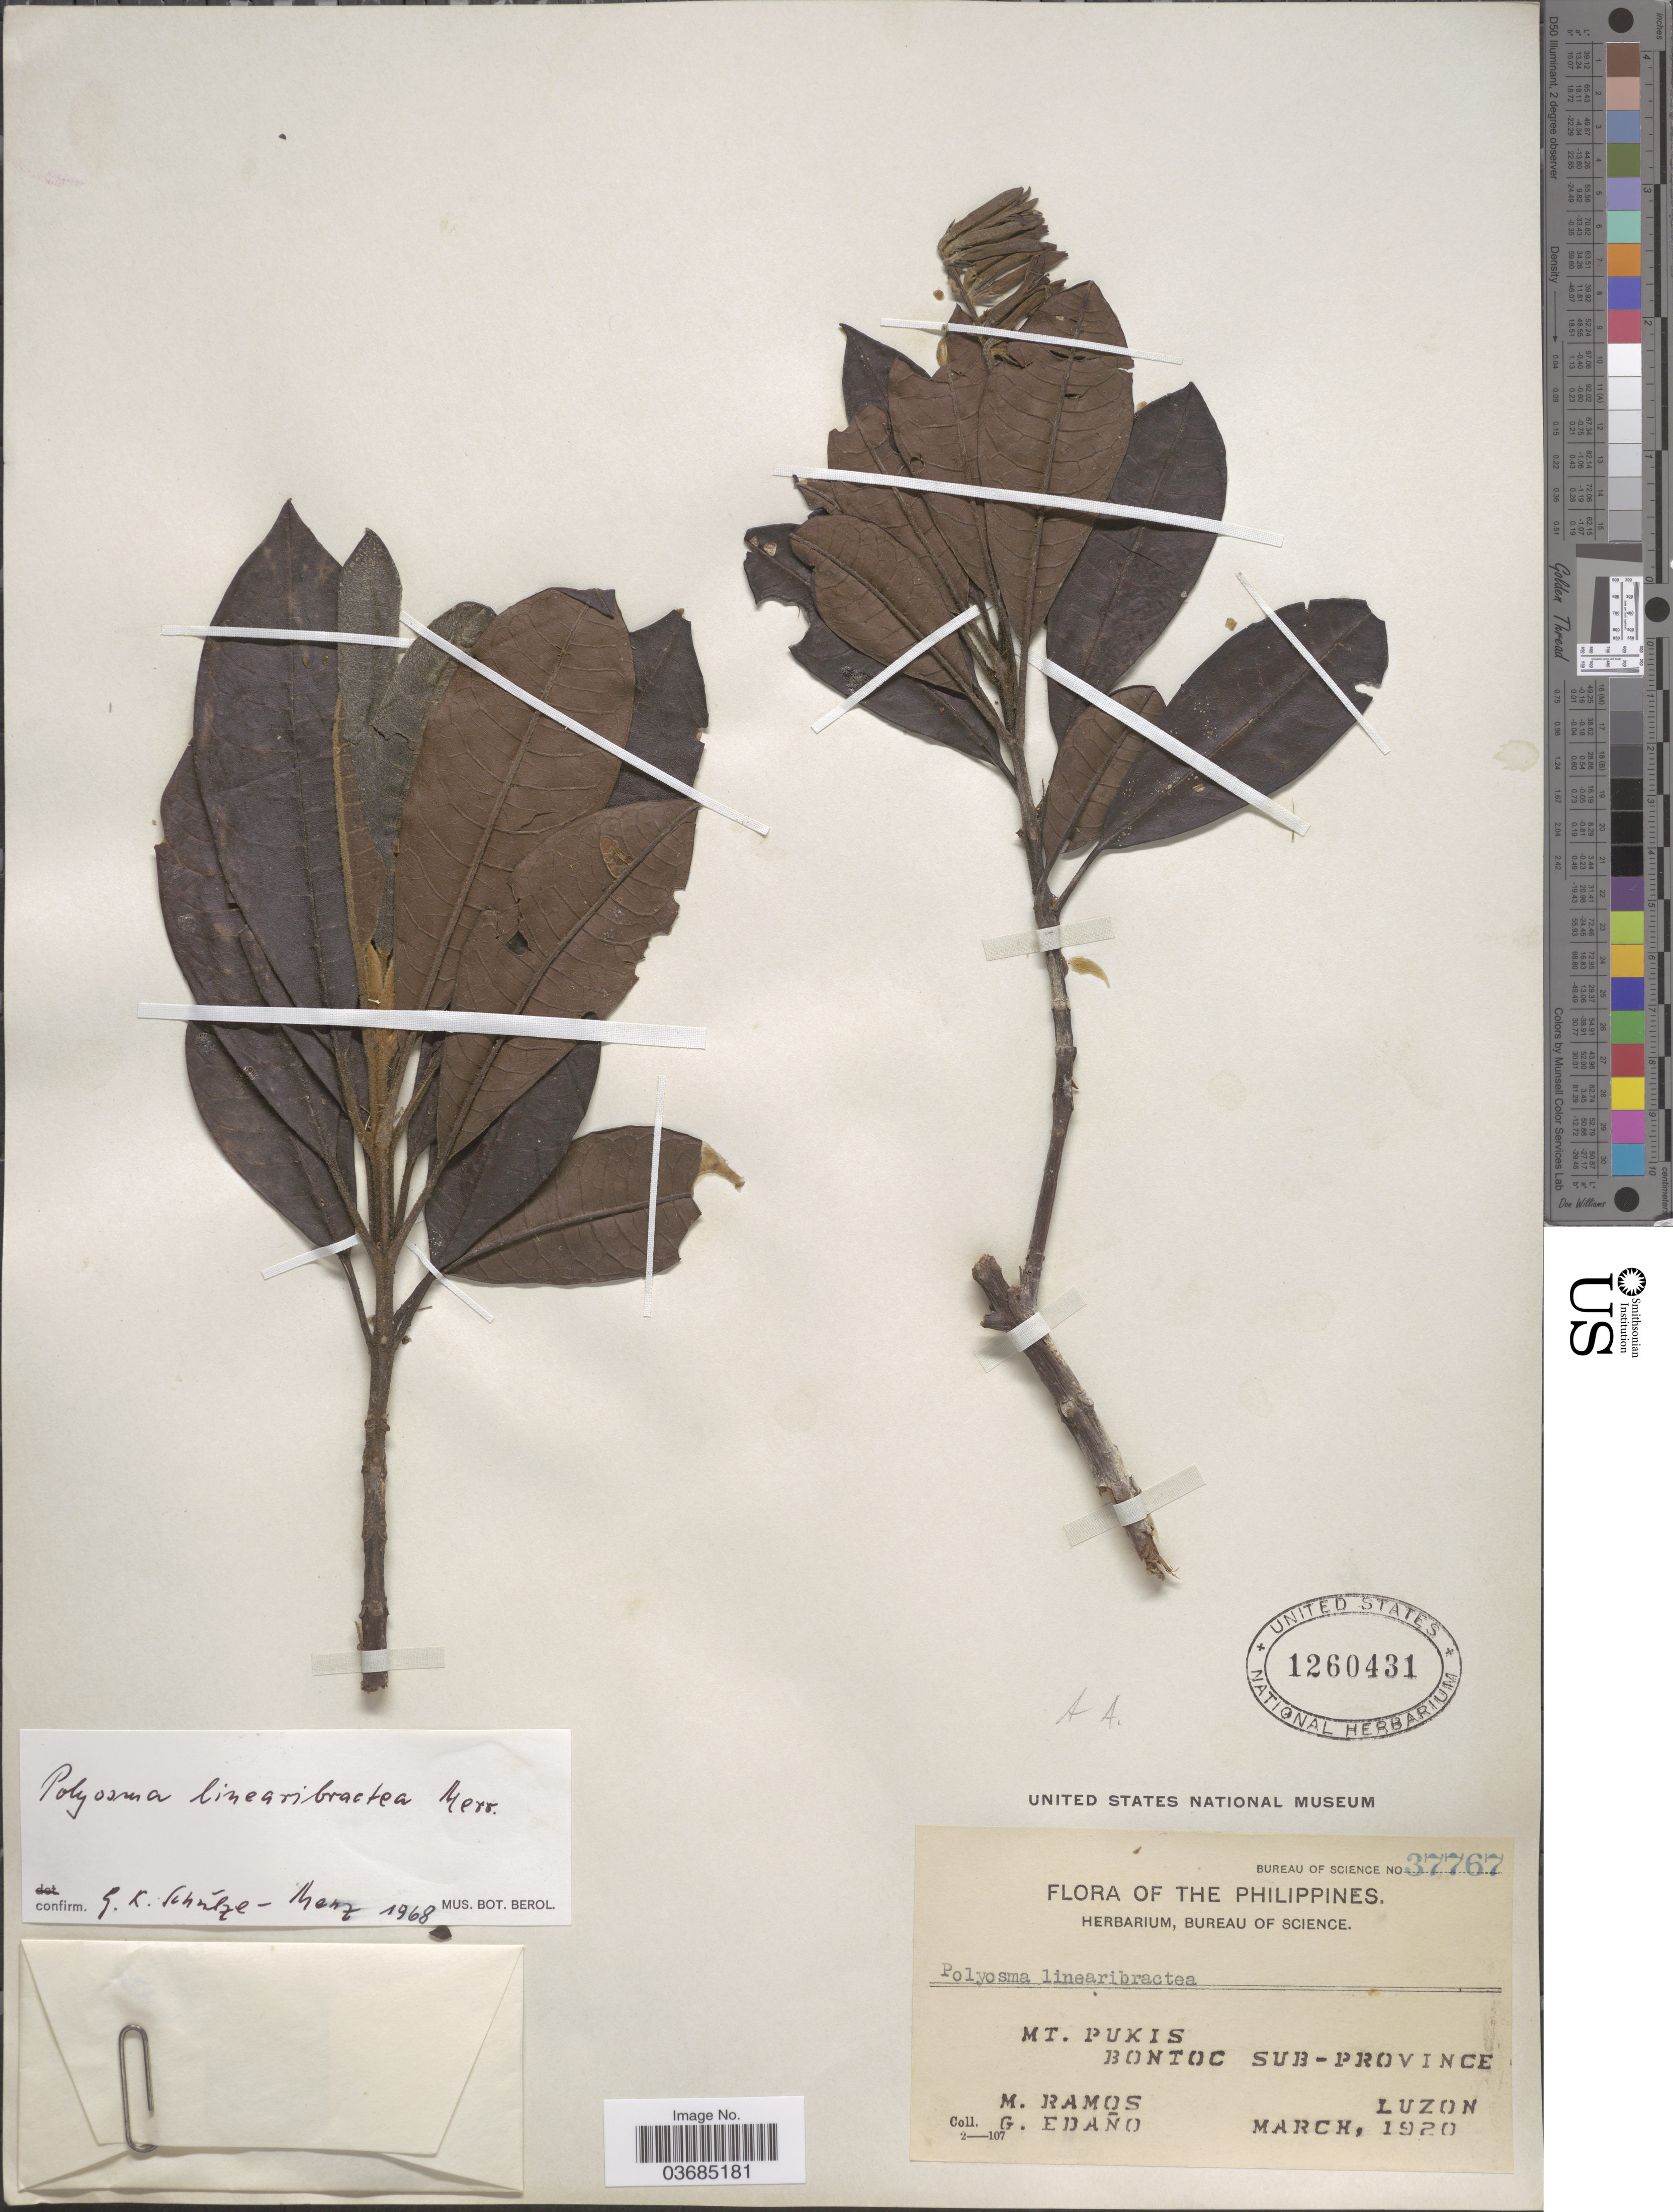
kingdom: Plantae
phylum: Tracheophyta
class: Magnoliopsida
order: Escalloniales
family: Escalloniaceae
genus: Polyosma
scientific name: Polyosma linearibractea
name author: Merr.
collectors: M. Ramos & G. Edaño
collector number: Bureau of Science 37767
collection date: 1920-03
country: Philippines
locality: Mt. Pukis, Bontoc Sub-Province, Luzon.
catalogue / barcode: US 1260431